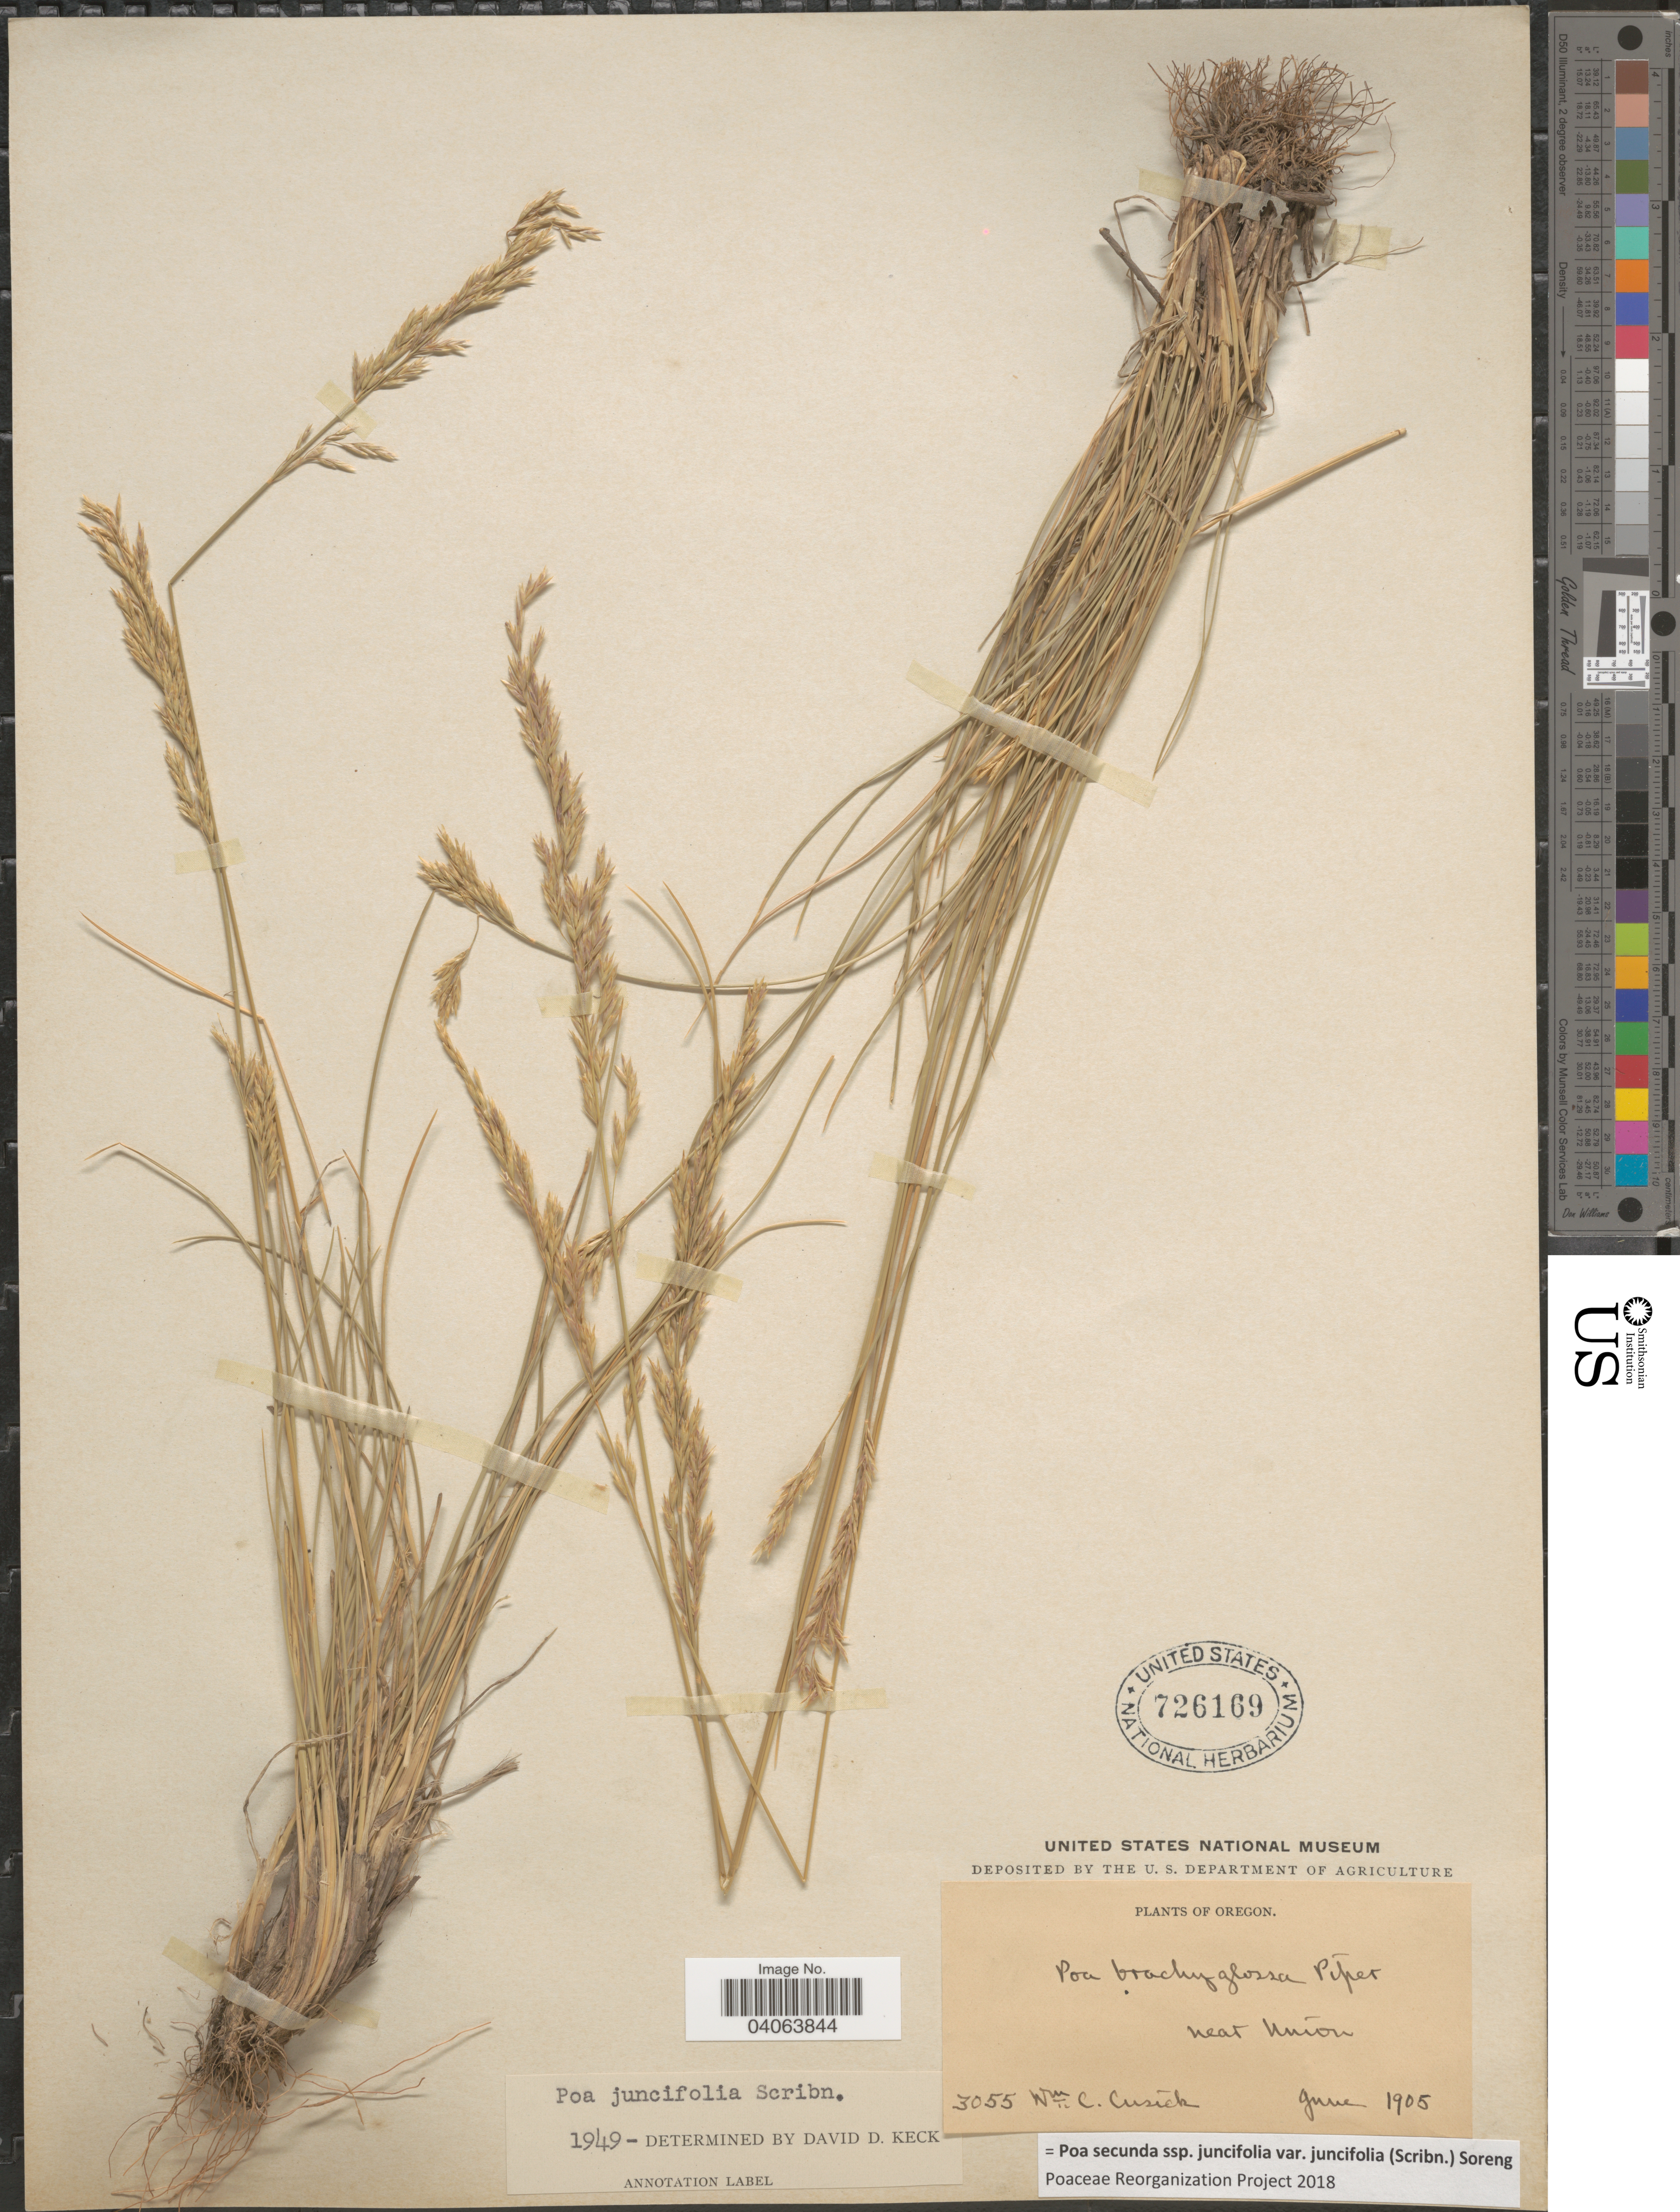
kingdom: Plantae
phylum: Tracheophyta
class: Liliopsida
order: Poales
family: Poaceae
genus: Poa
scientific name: Poa secunda subsp. juncifolia var. juncifolia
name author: (Scribn.) Soreng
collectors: W. C. Cusick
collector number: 3055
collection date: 1905-06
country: United States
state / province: Oregon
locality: Near Union.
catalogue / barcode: US 726169